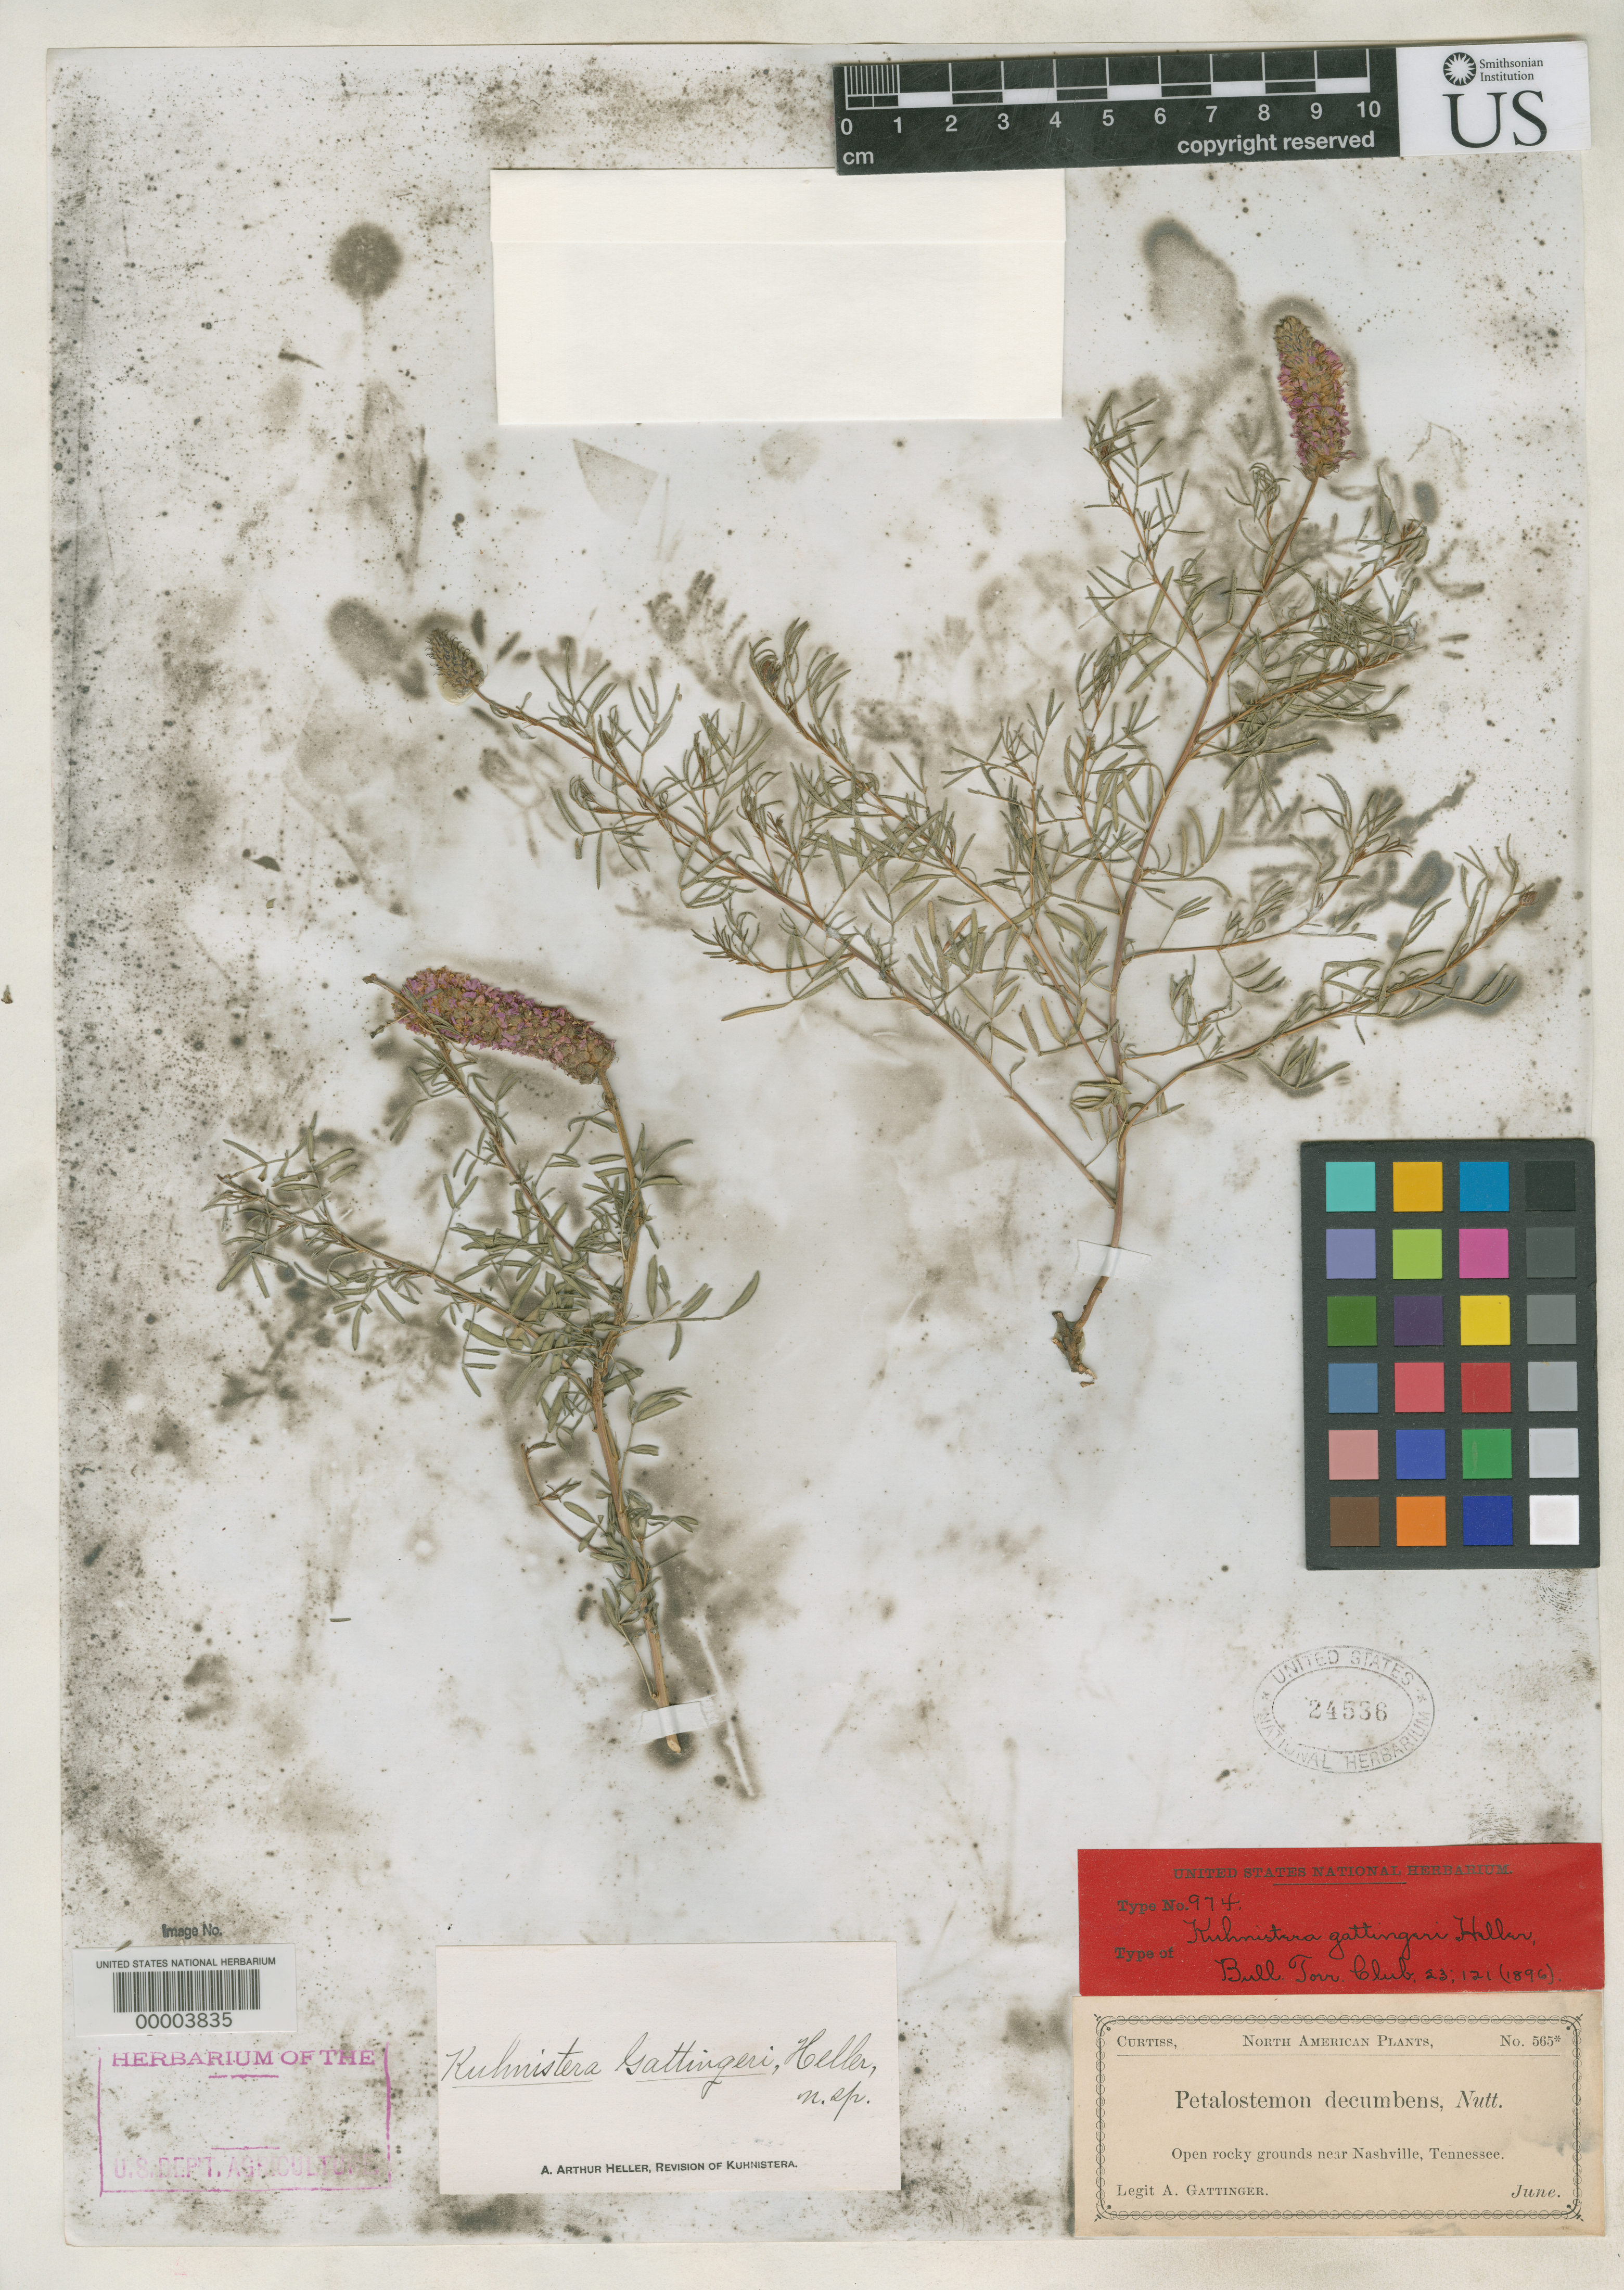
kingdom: Plantae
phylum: Tracheophyta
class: Magnoliopsida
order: Fabales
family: Fabaceae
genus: Kuhnistera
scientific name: Kuhnistera gattingeri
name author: A. Heller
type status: Syntype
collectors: A. Gattinger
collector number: A.H. Curtiss 565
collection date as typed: Jun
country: United States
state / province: Tennessee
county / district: Davidson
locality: Nashville.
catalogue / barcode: US 24536